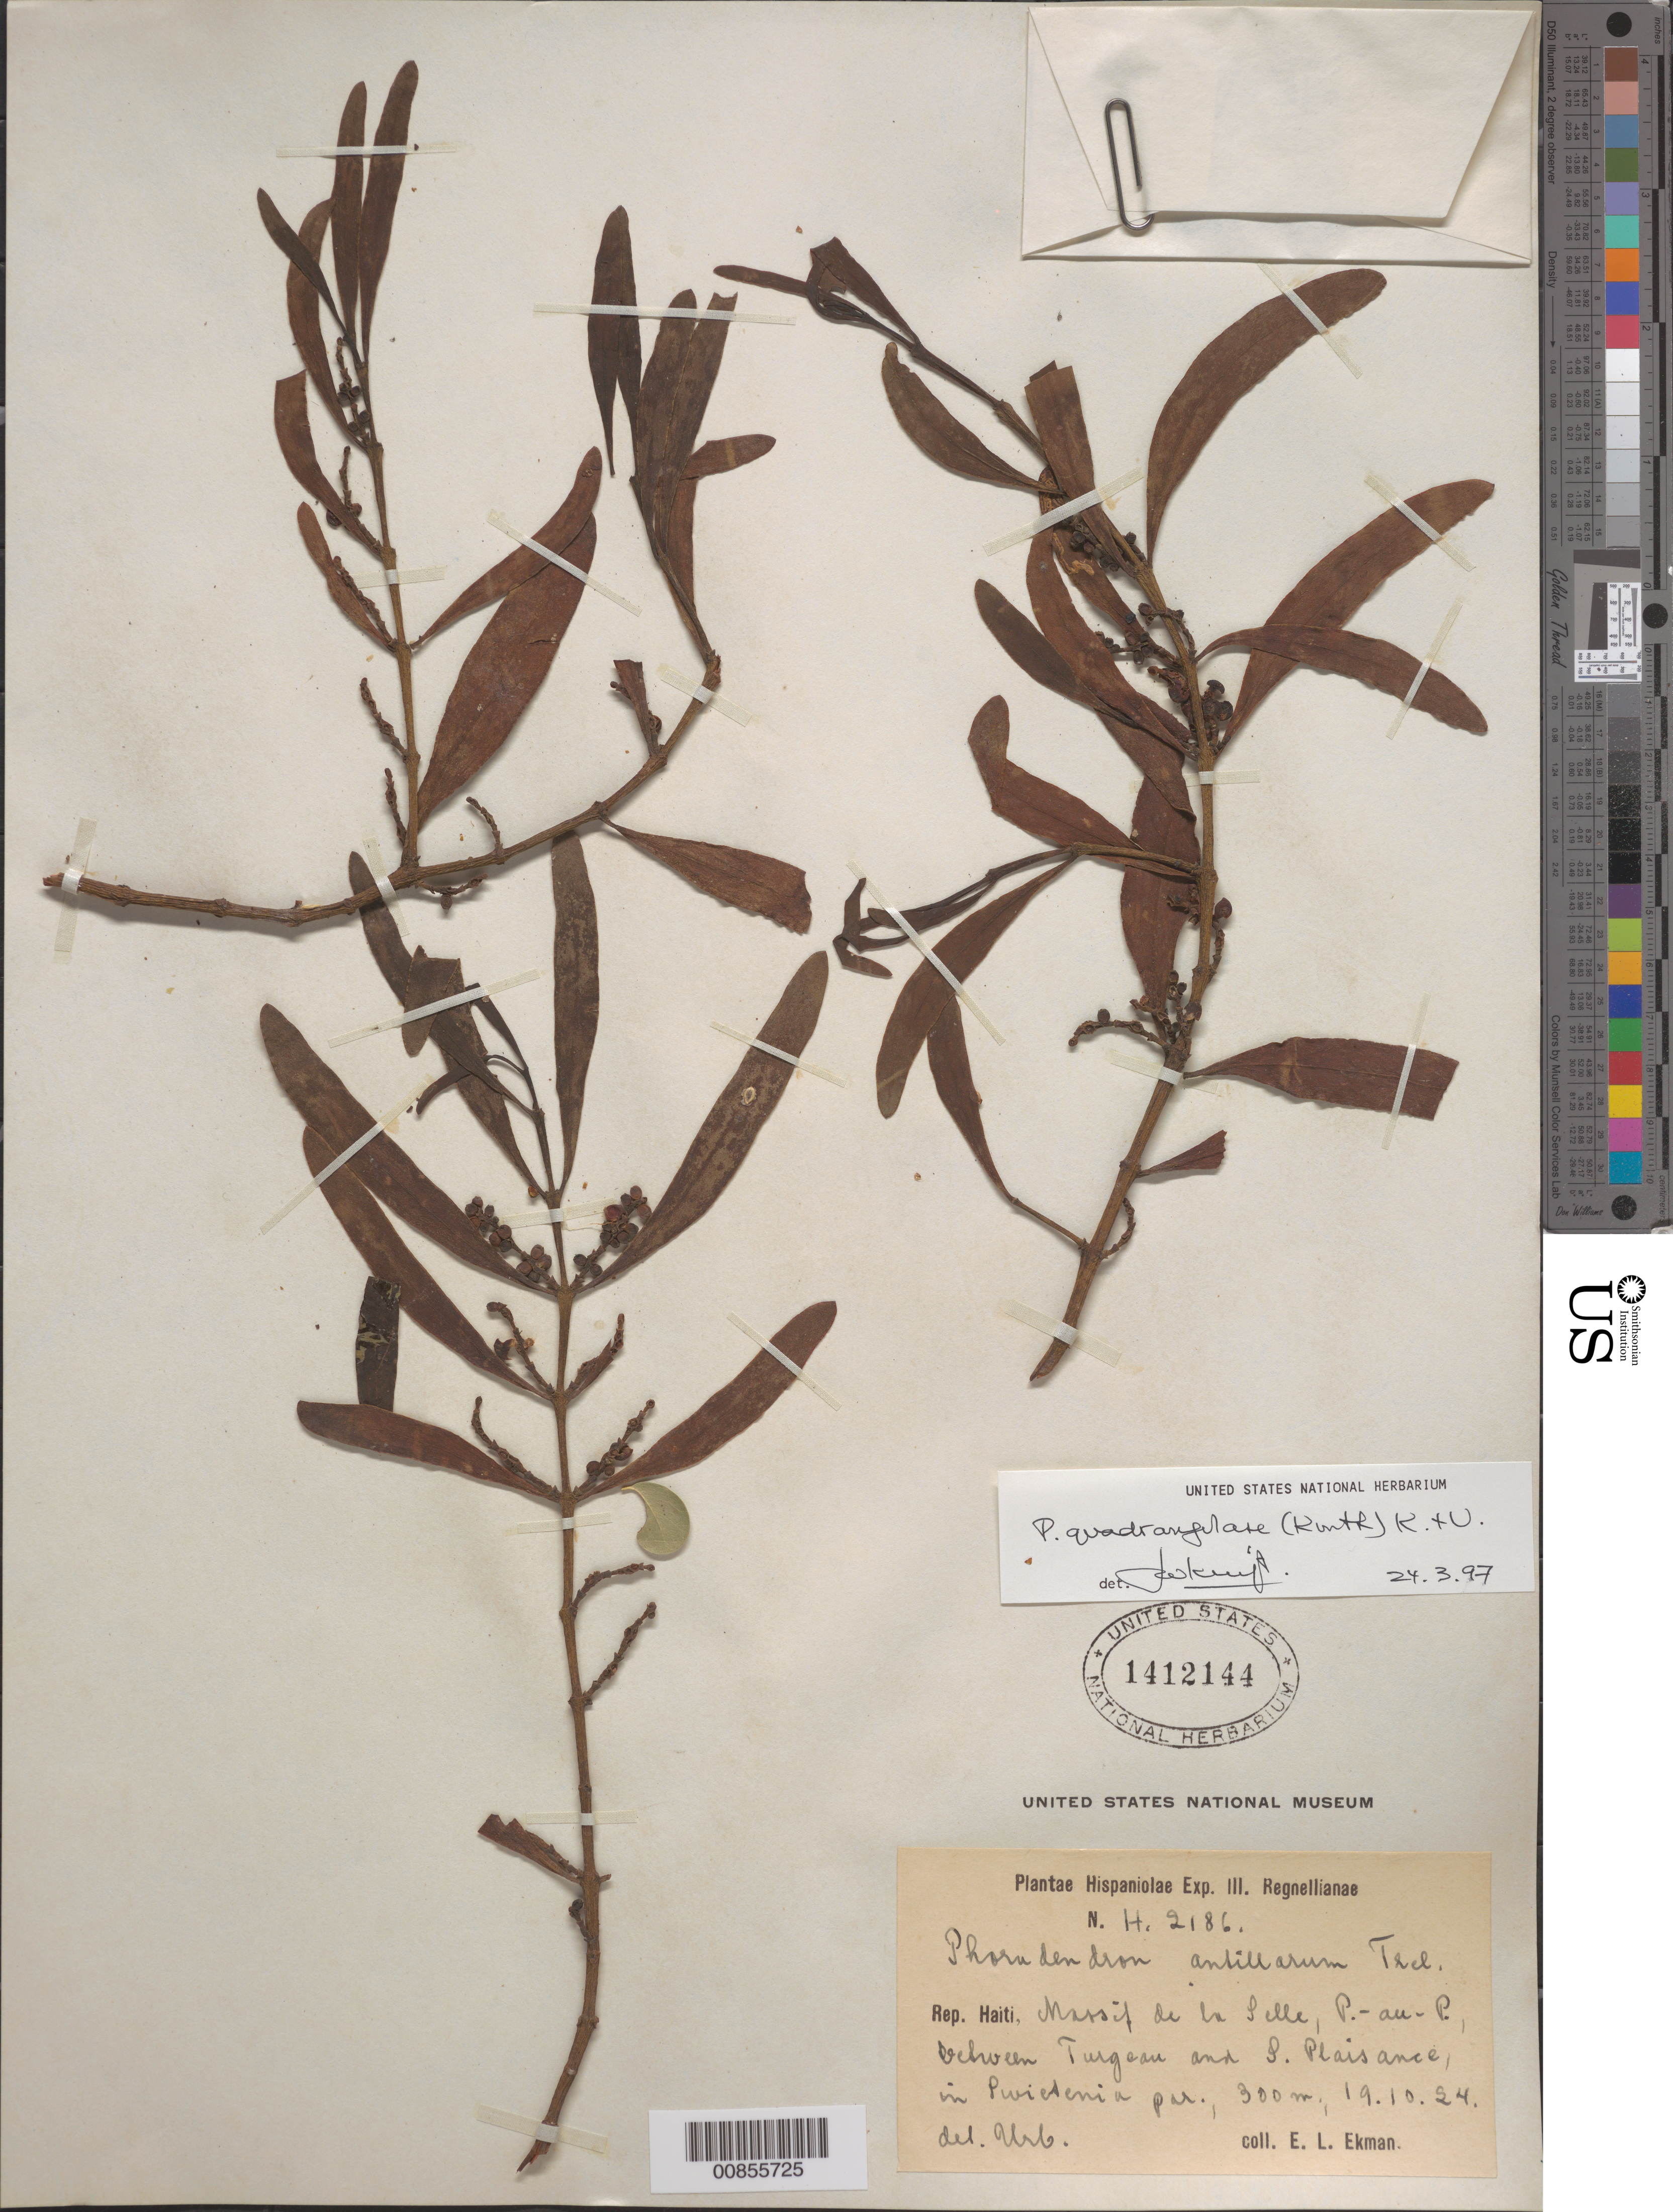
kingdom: Plantae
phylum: Tracheophyta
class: Magnoliopsida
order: Santalales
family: Viscaceae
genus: Phoradendron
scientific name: Phoradendron quadrangulare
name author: (Kunth) Griseb.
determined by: Kuijt, Job, (CANADA)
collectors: E. L. Ekman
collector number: H 2186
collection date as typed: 19 Oct 1924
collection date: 1924-10-19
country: Haiti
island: Hispaniola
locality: Massif de la Selle, Port-au-Prince; between Turgeau and S. Plaisance.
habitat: In Swietenia.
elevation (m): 300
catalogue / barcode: US 1412144